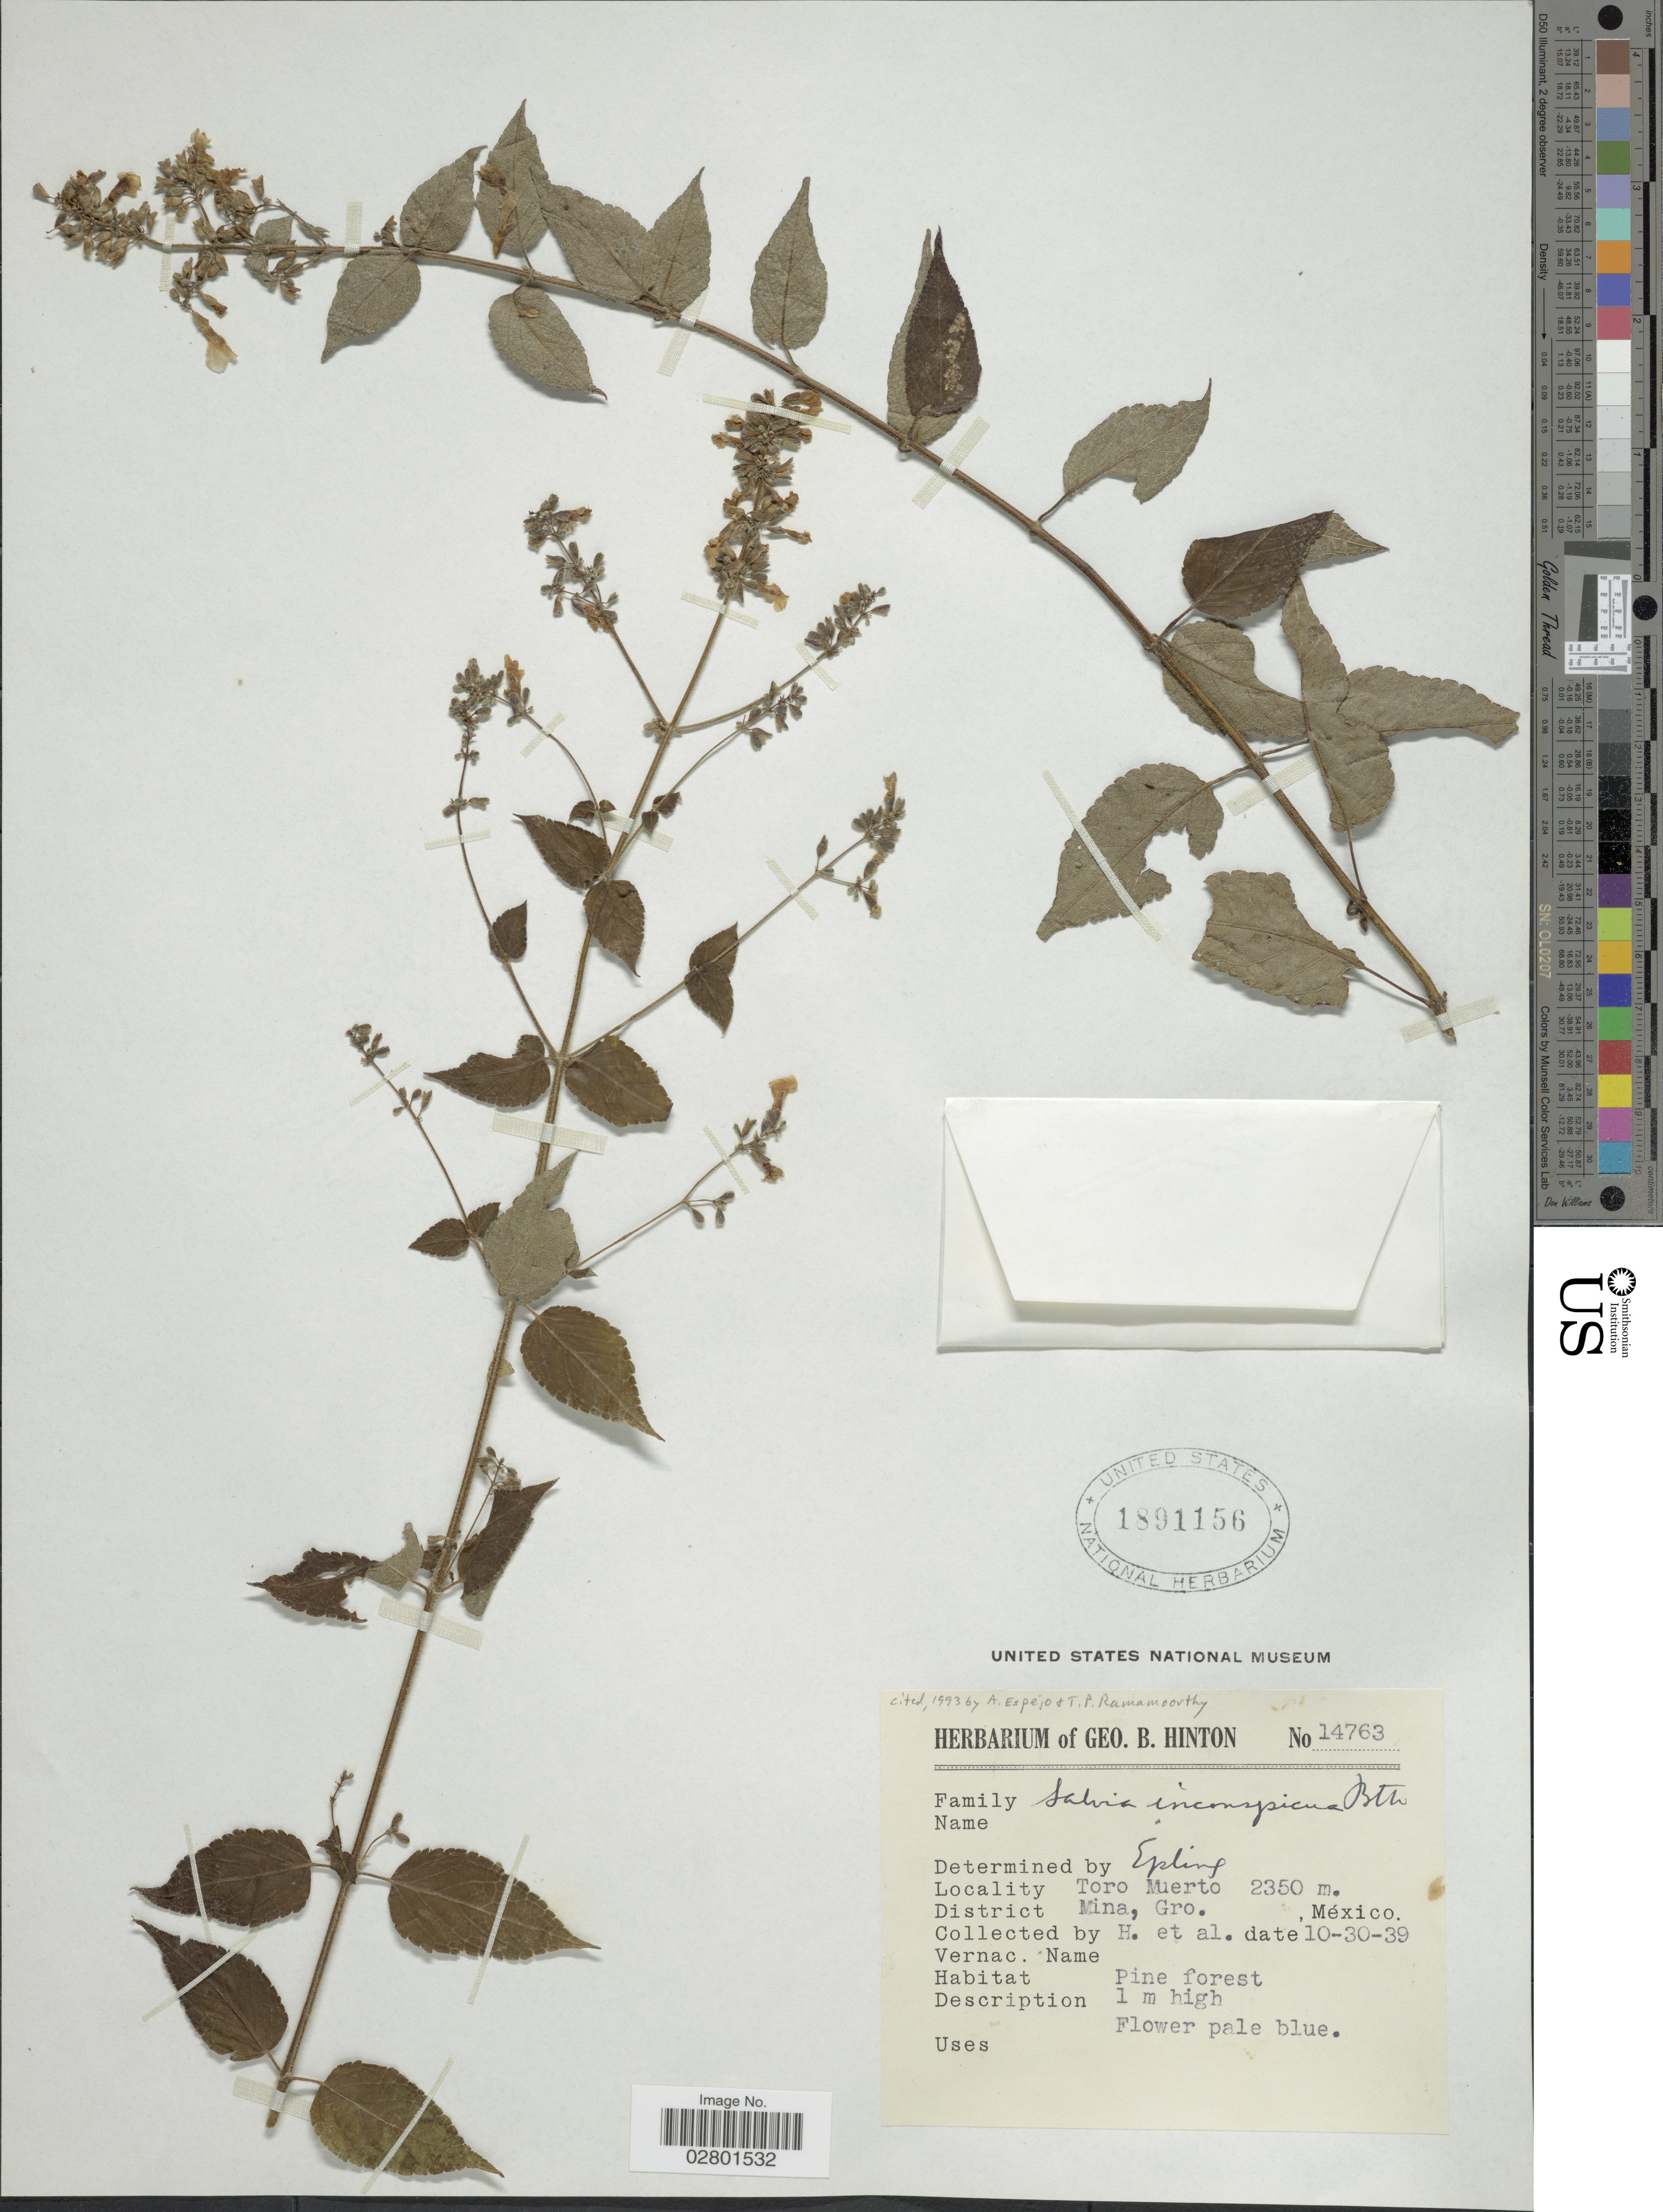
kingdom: Plantae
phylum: Tracheophyta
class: Magnoliopsida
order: Lamiales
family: Lamiaceae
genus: Salvia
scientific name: Salvia inconspicua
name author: Benth.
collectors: G. B. Hinton & et al.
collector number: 14763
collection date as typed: Transcribed d/m/y: 30/10/39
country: Mexico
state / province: Guerrero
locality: Toro Muerto, District Mina.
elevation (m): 2350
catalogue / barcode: US 1891156